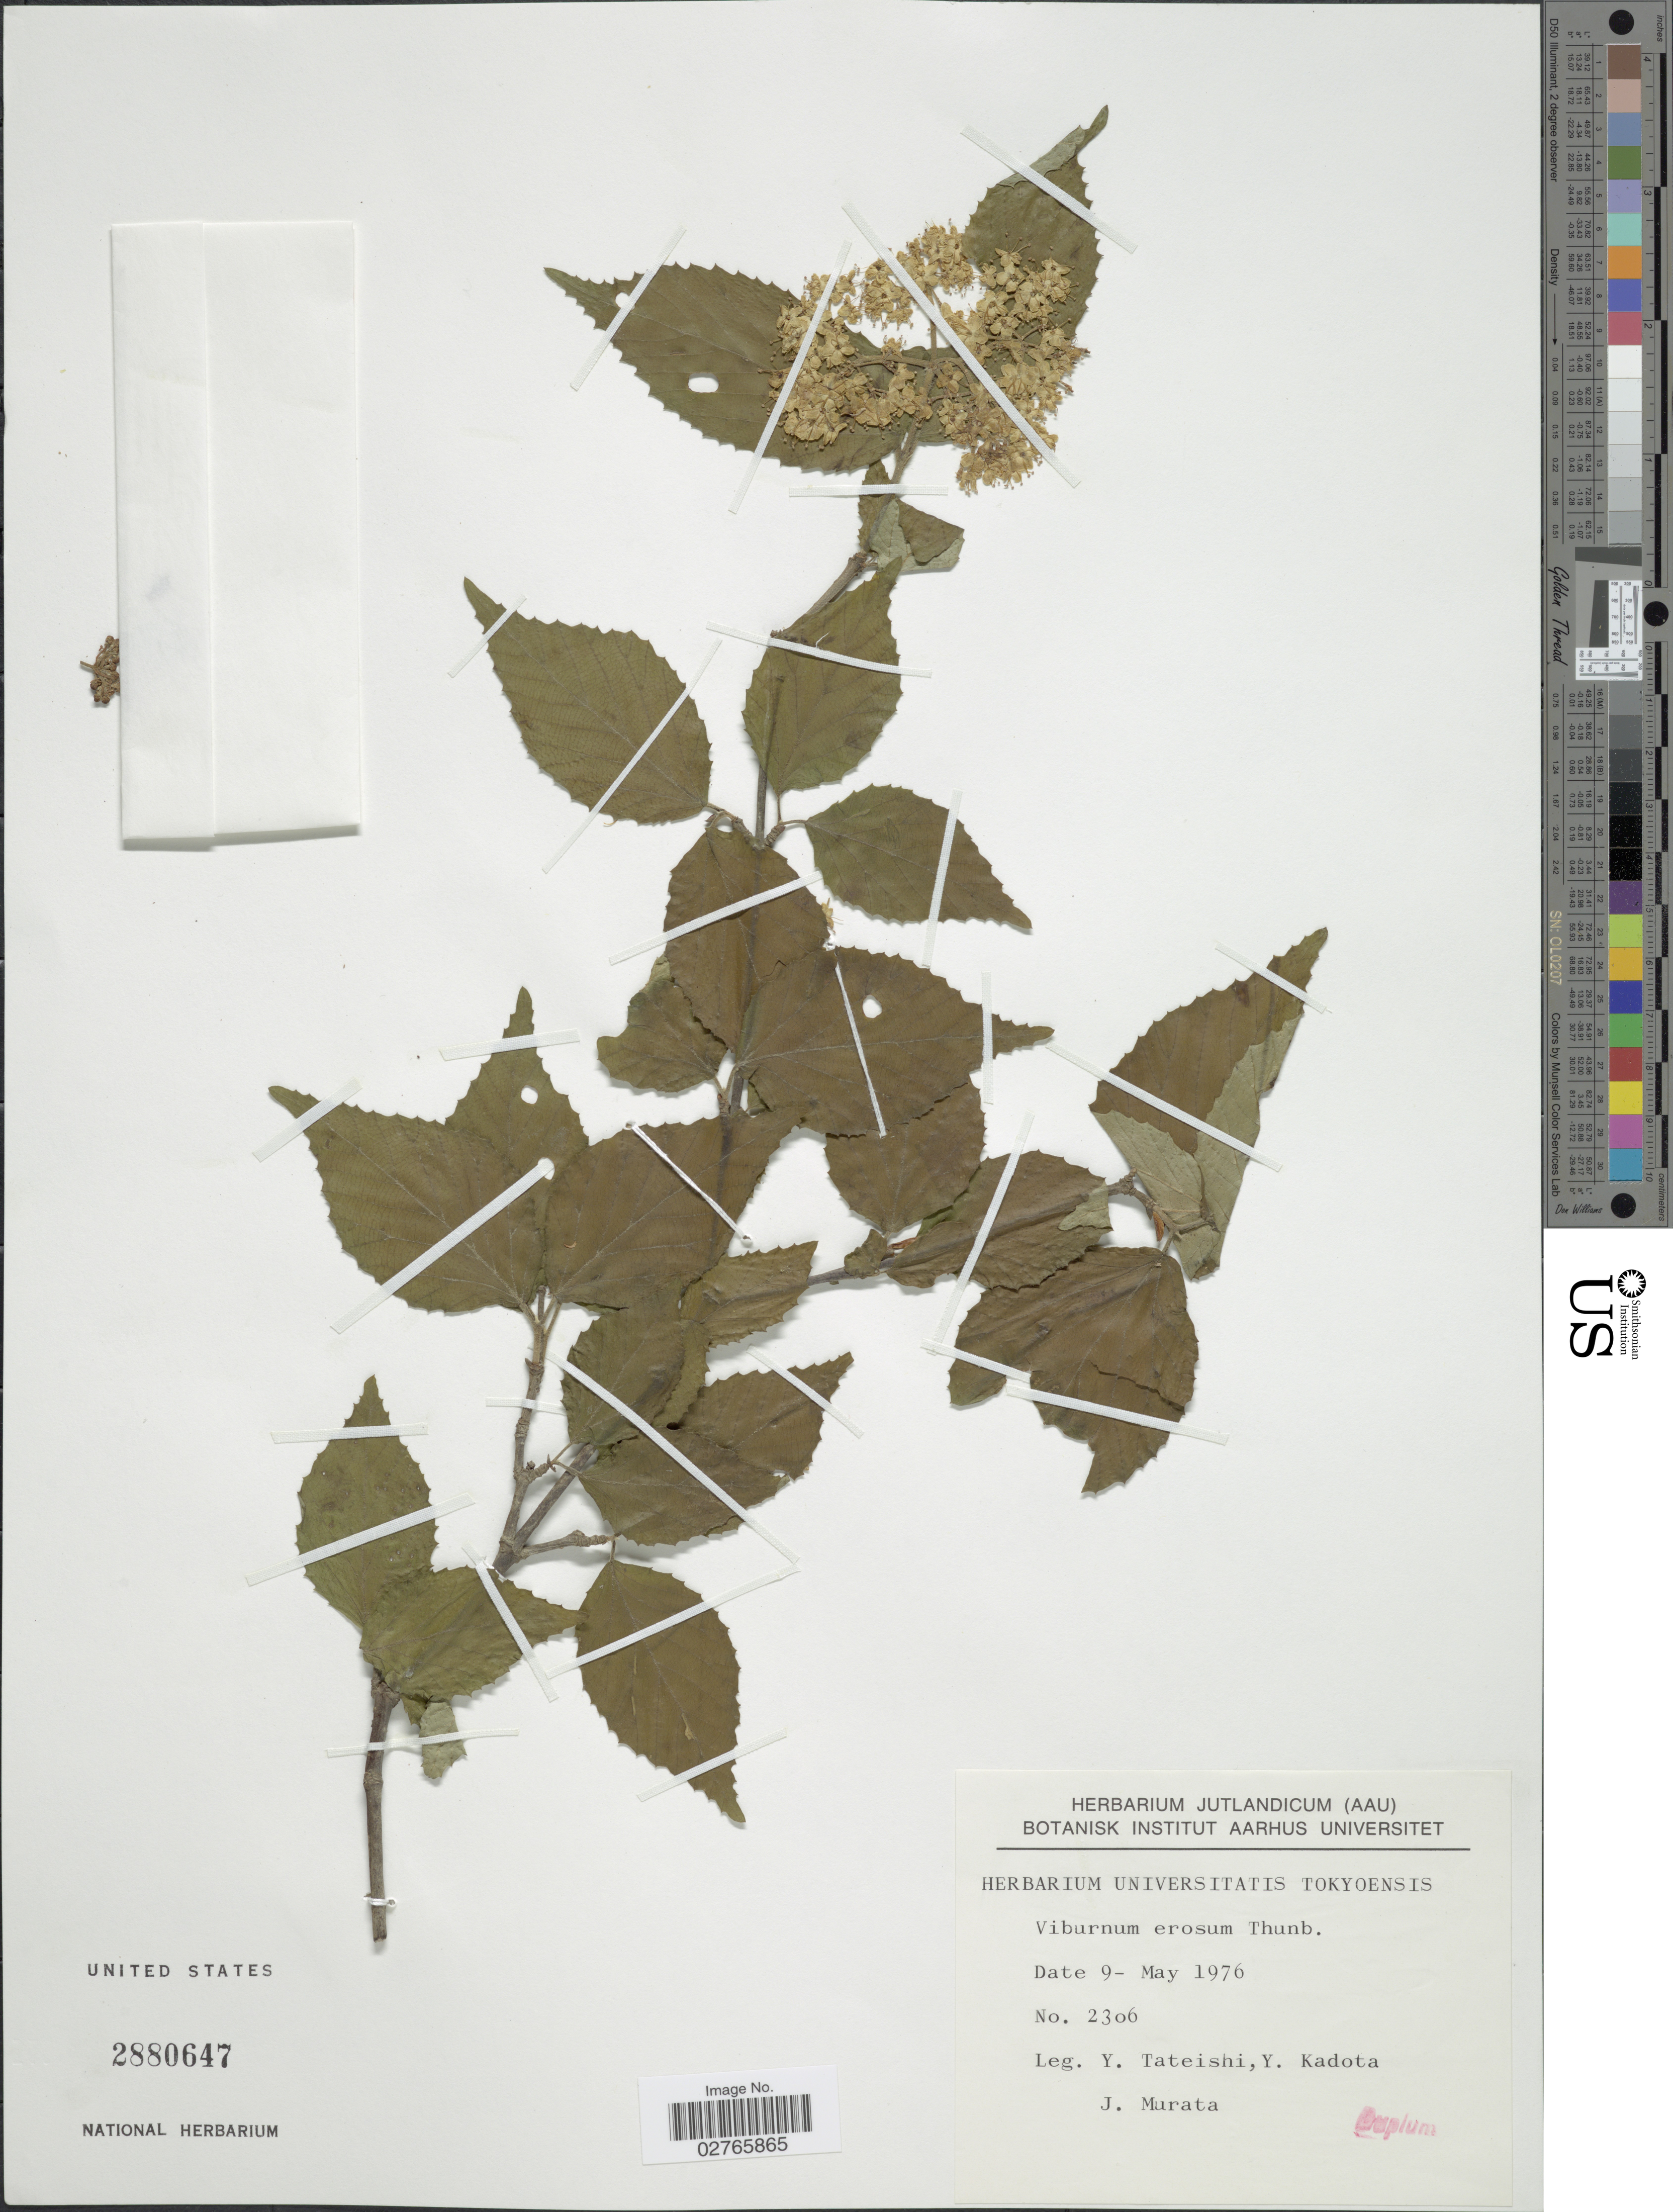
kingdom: Plantae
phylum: Tracheophyta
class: Magnoliopsida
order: Dipsacales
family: Viburnaceae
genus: Viburnum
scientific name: Viburnum erosum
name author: Thunb.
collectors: Y. Tateishi, Y. Kadota & J. Murata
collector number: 2306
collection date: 1976-05-09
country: Japan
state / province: Tokyo, Federal City of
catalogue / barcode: US 2880647